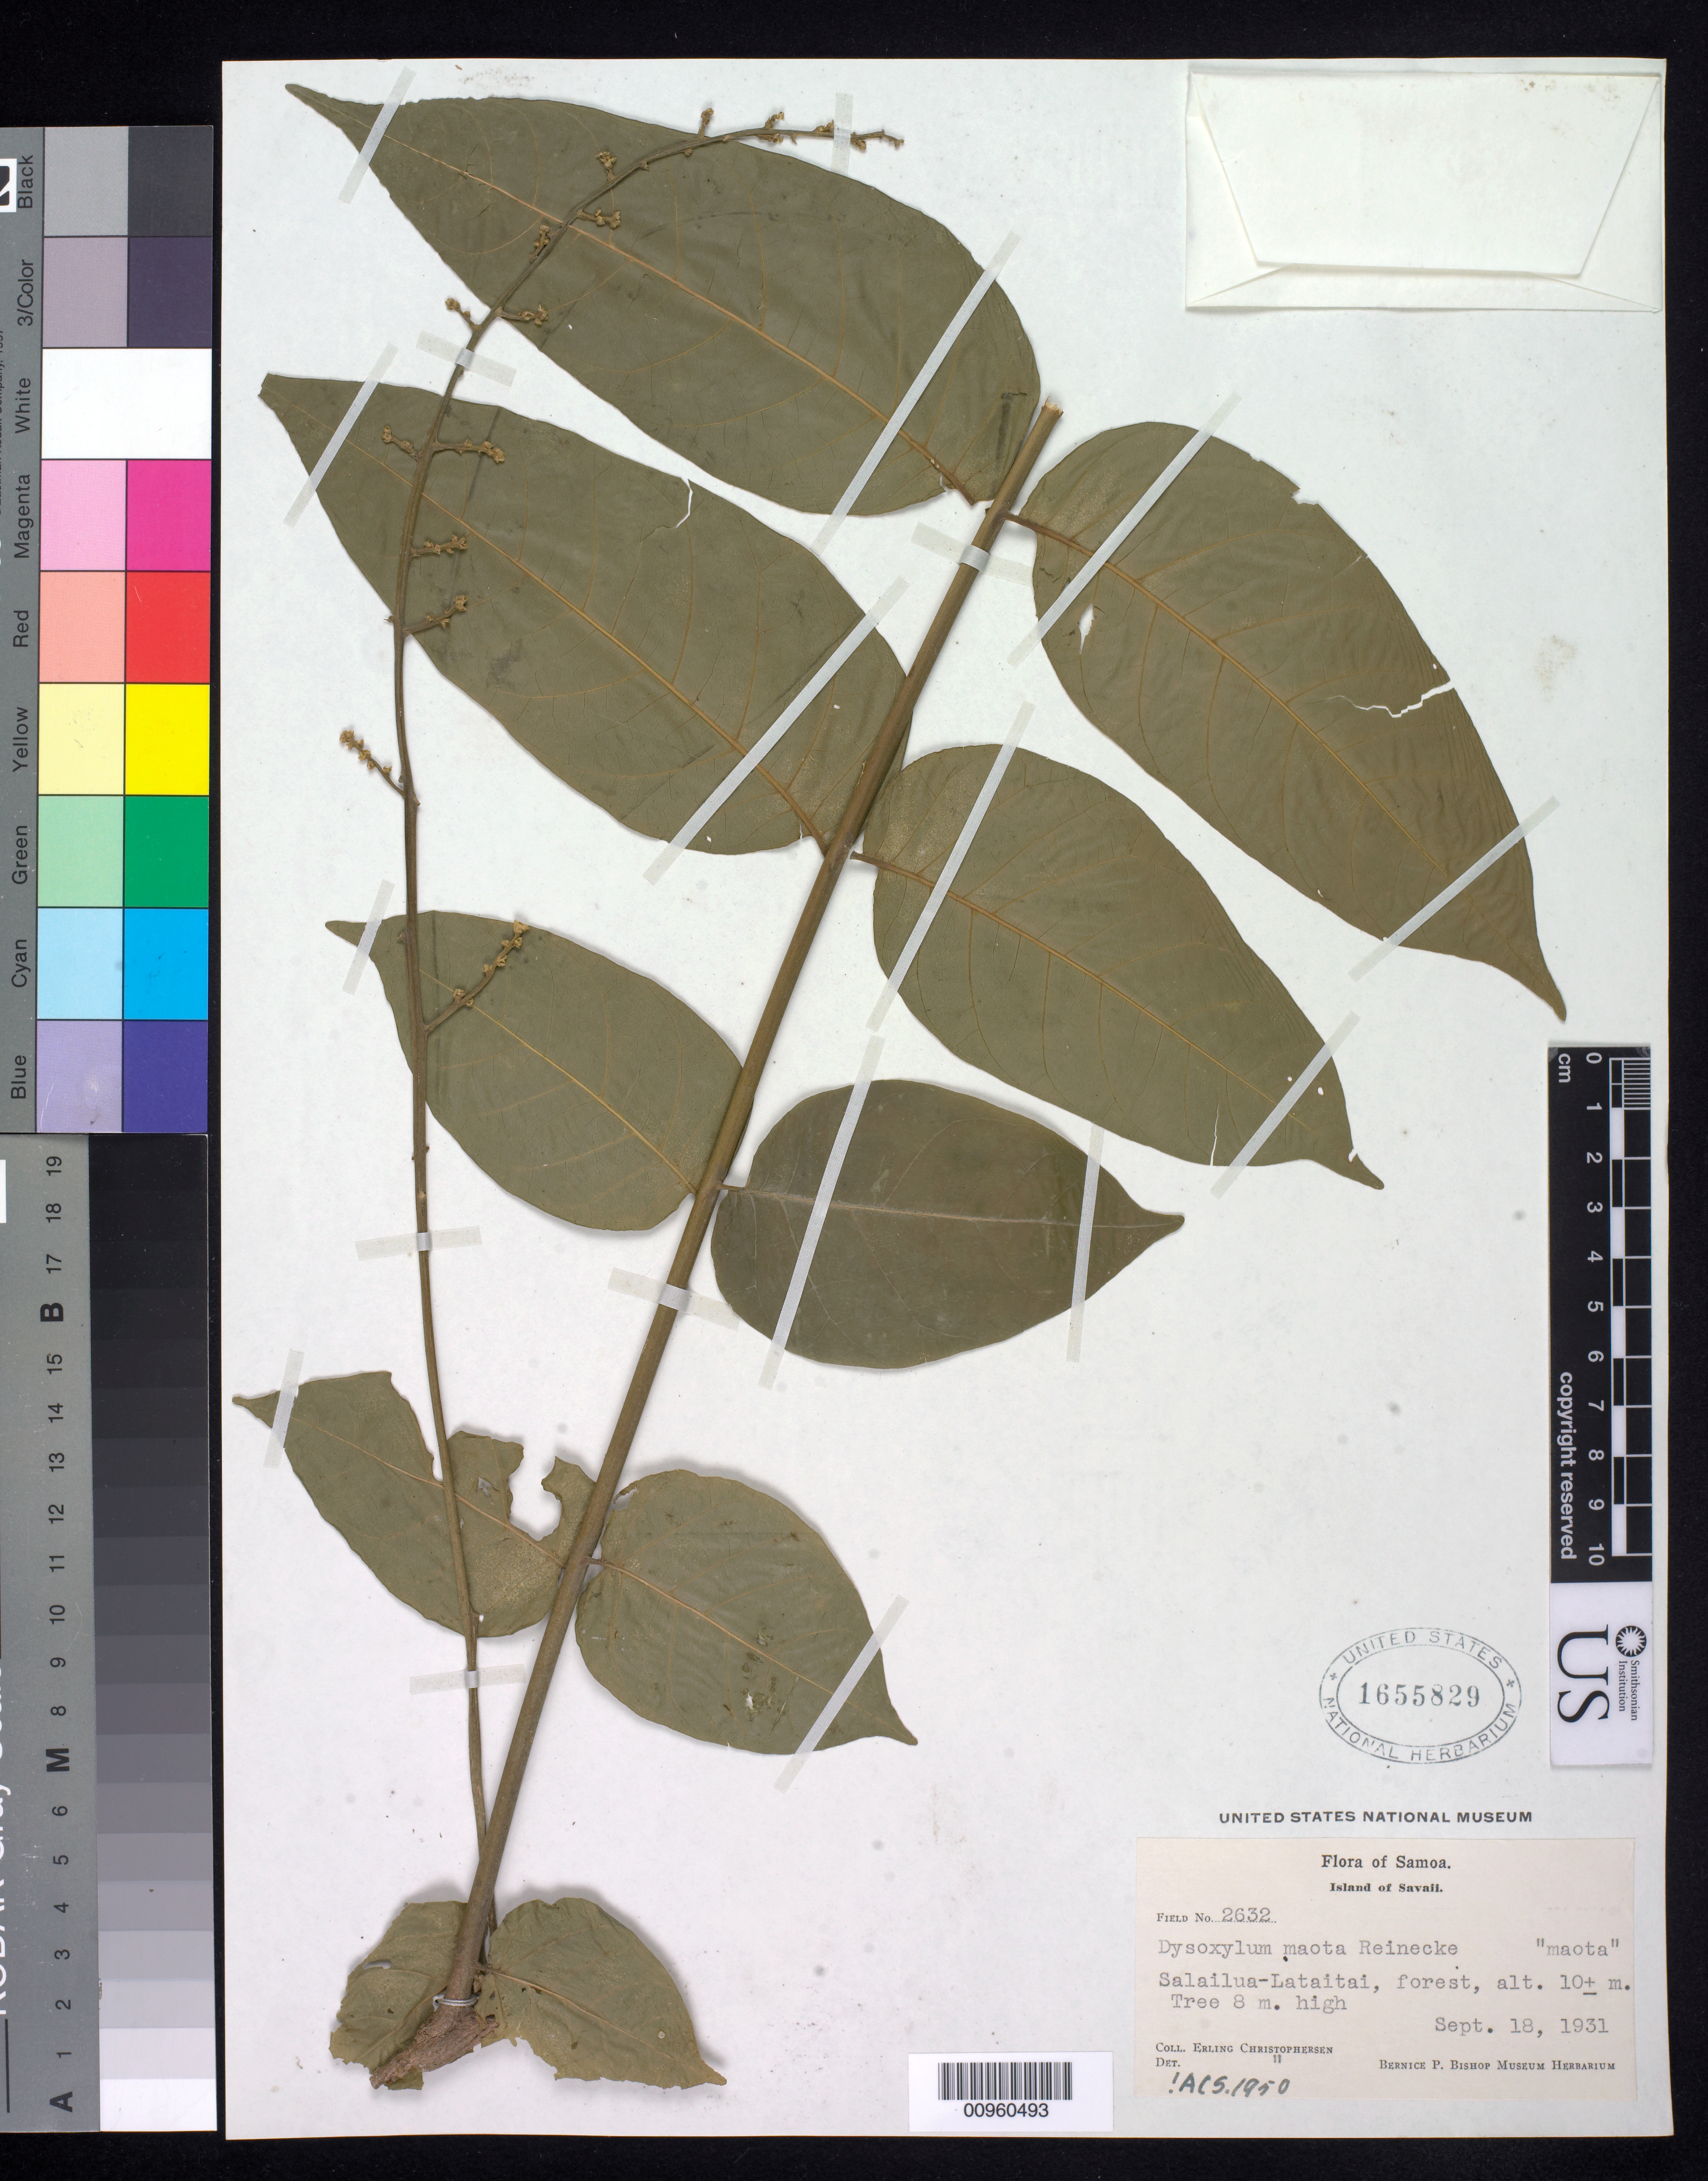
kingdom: Plantae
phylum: Tracheophyta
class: Magnoliopsida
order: Sapindales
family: Meliaceae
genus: Didymocheton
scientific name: Didymocheton gaudichaudianus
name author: A. Juss.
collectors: E. Christophersen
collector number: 2632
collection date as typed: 18 Sep 1931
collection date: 1931-09-18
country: Samoa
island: Savai'i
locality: Samoa, Salailua-Lataitai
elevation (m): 10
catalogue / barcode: US 1655829